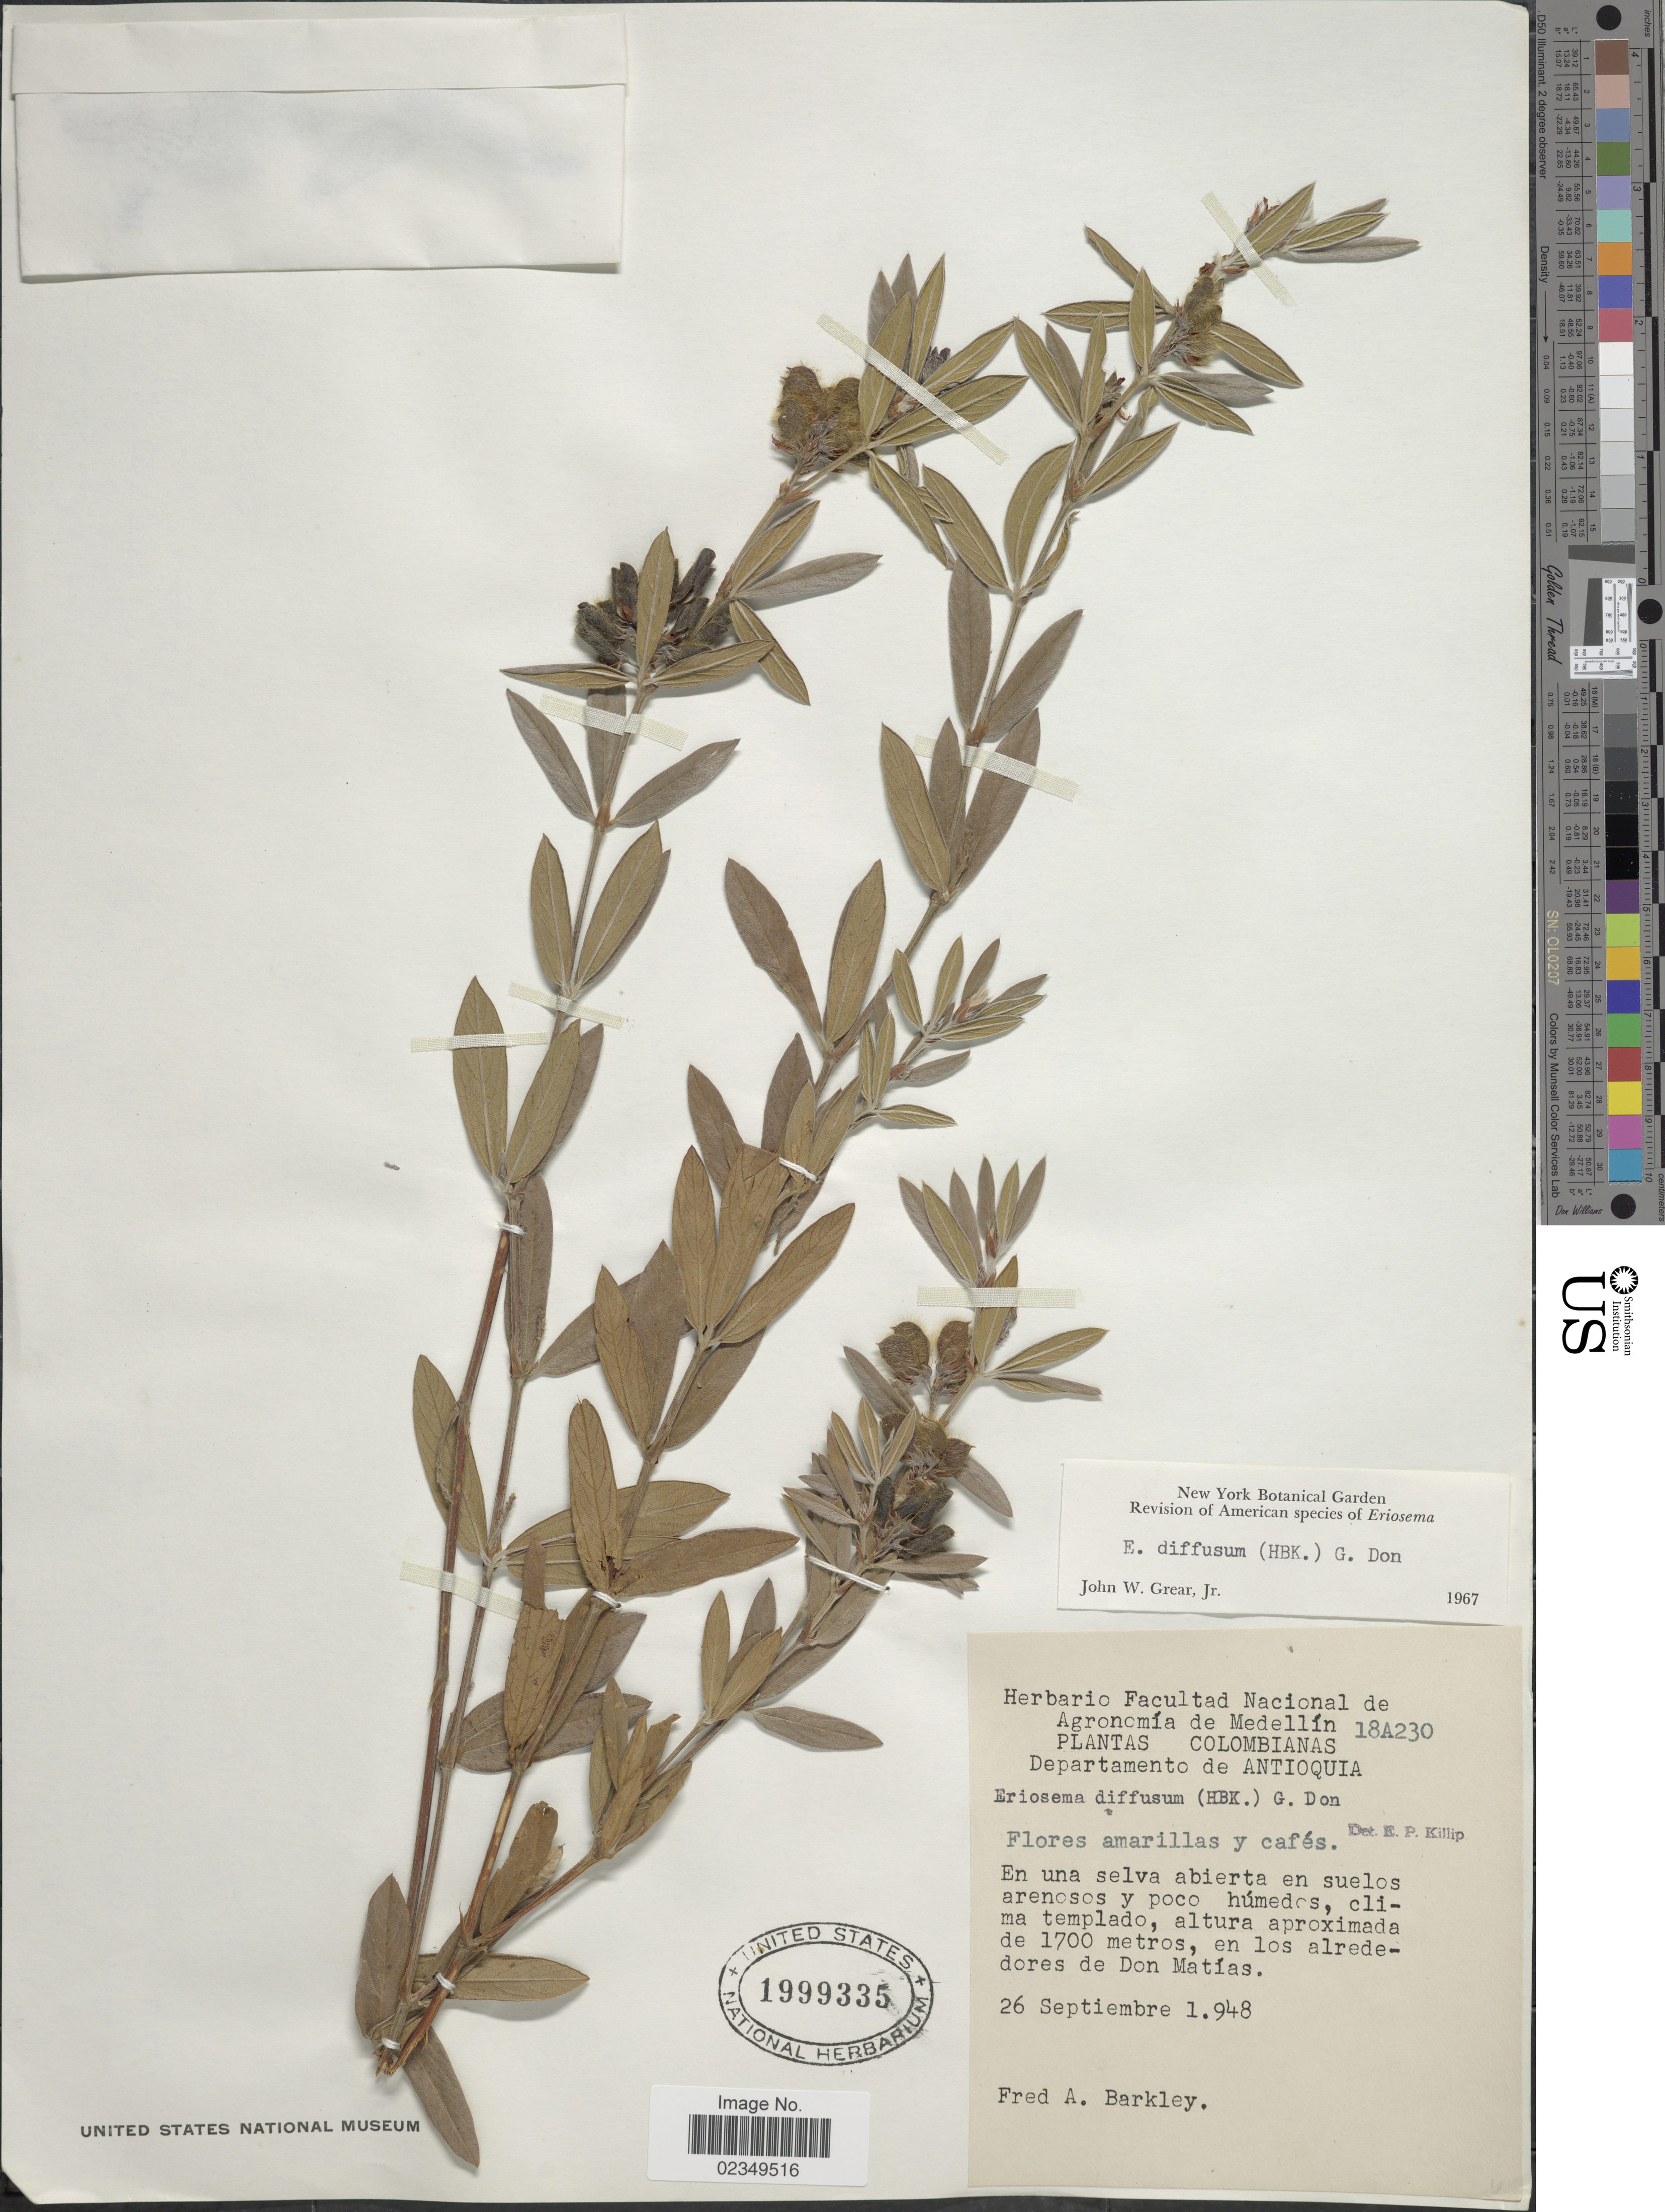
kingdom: Plantae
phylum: Tracheophyta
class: Magnoliopsida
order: Fabales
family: Fabaceae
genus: Eriosema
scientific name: Eriosema diffusum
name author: (Kunth) G. Don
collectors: F. A. Barkley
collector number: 18A230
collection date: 1948-09-26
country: Colombia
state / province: Antioquia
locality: En los alrededores de Don Matías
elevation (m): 1700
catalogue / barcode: US 1999335